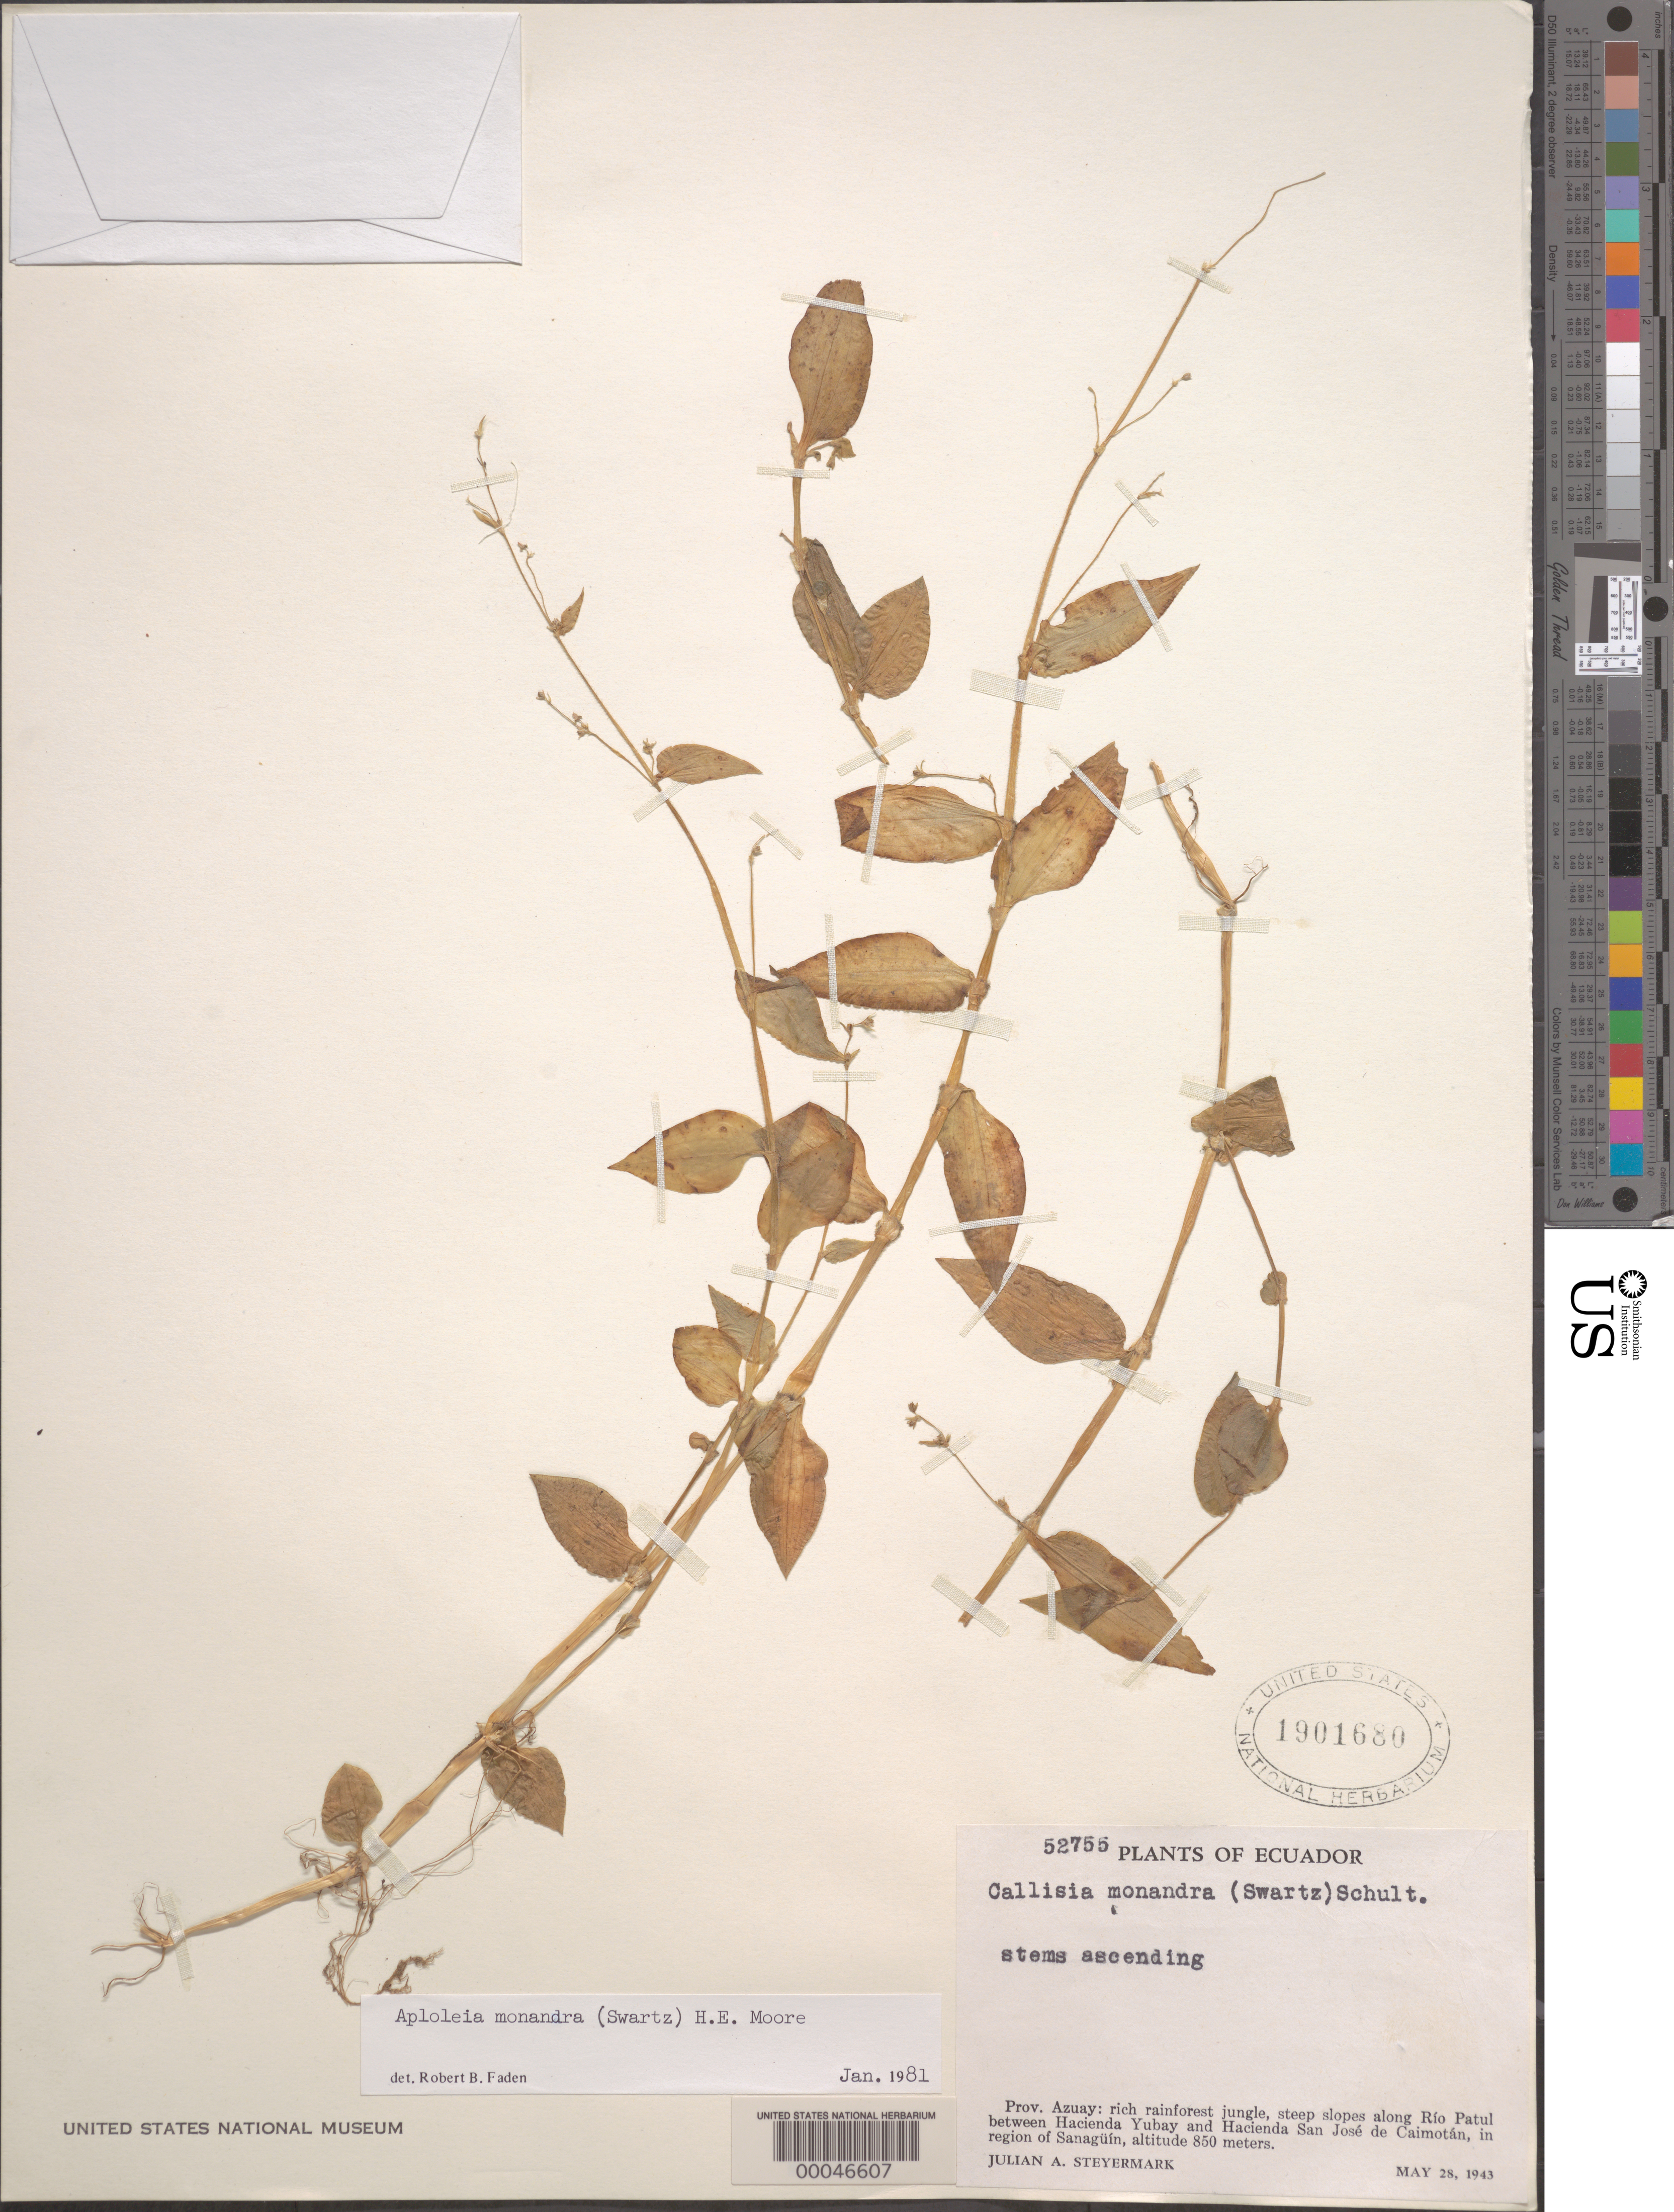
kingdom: Plantae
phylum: Tracheophyta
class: Liliopsida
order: Commelinales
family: Commelinaceae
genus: Callisia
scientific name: Callisia monandra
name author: (Sw.) Schult. & Schult. f.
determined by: Faden, Robert B., (US), Smithsonian Institution - National Museum of Natural History (UNITED STATES)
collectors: J. Steyermark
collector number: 52755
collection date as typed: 28 May 1943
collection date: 1943-05-28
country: Ecuador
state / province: Azuay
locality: Along Rio Patul, Sanaguin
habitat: Steep slopes, rich rainforest jungle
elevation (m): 850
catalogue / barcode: US 1901680